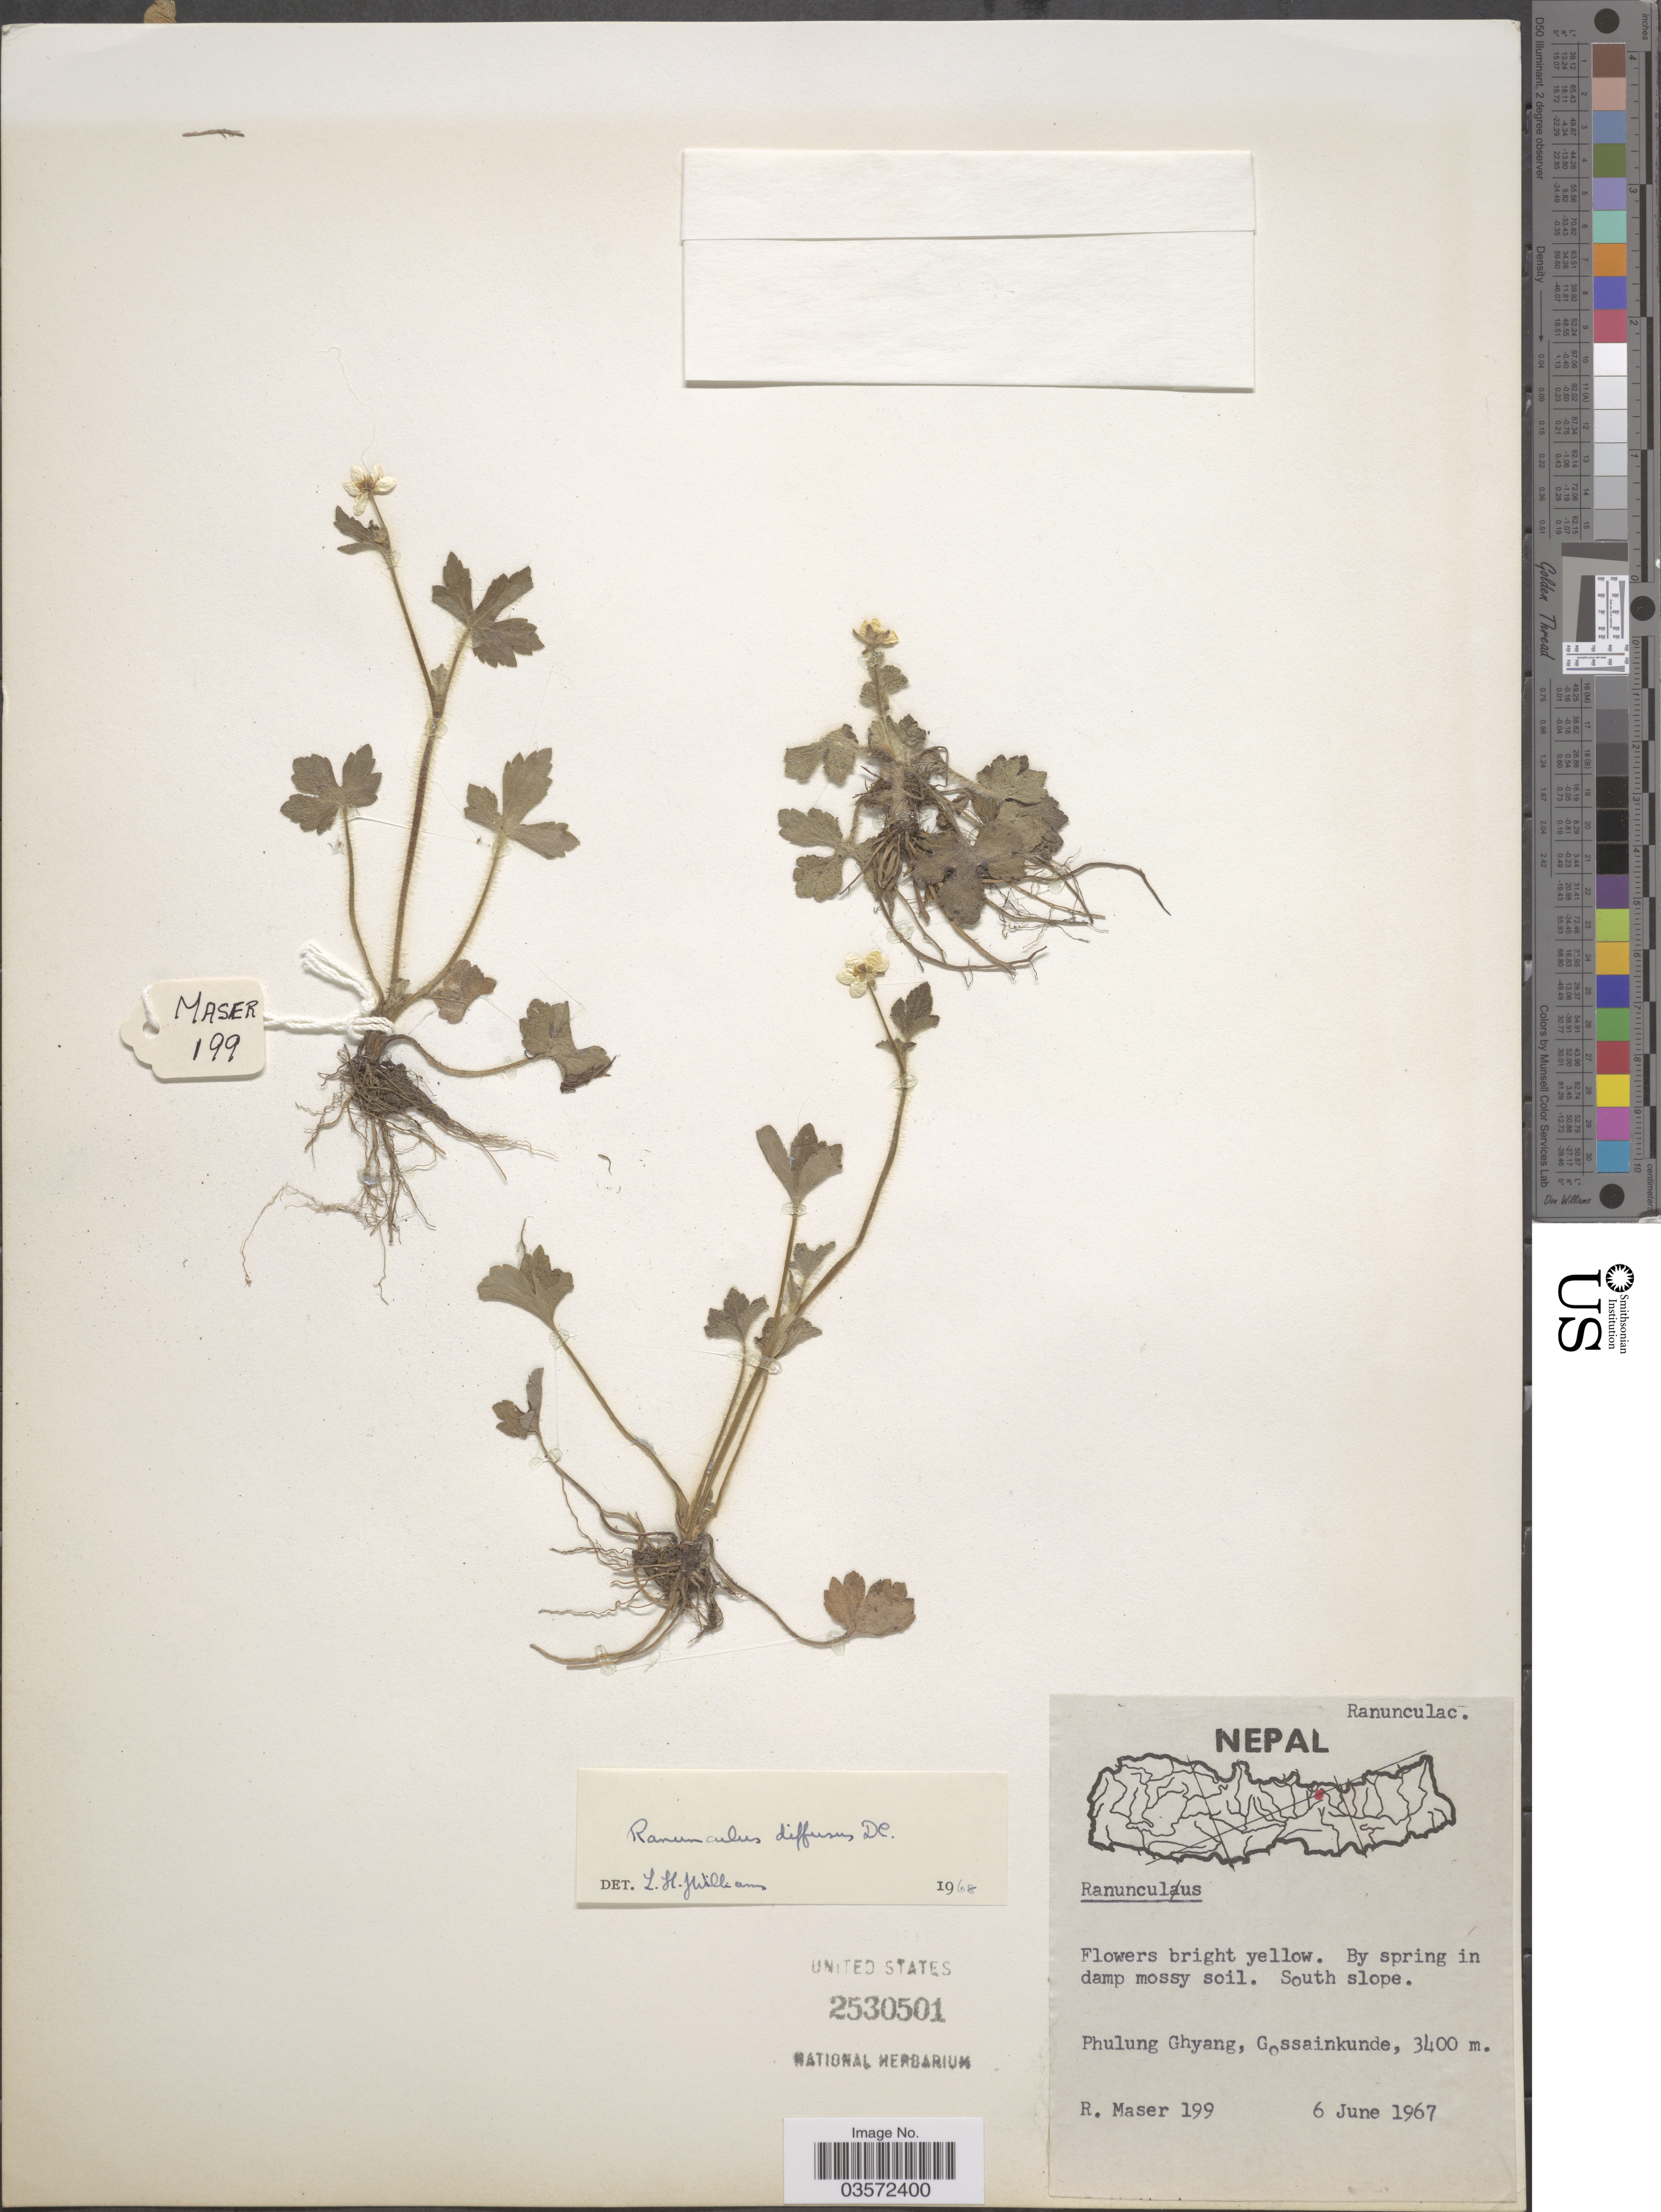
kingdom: Plantae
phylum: Tracheophyta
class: Magnoliopsida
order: Ranunculales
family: Ranunculaceae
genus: Ranunculus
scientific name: Ranunculus diffusus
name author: DC.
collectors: R. Maser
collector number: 199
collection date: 1967-06-06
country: Nepal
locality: South slope. Phulung Ghyang, Gossainkunde.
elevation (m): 3400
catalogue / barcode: US 2530501